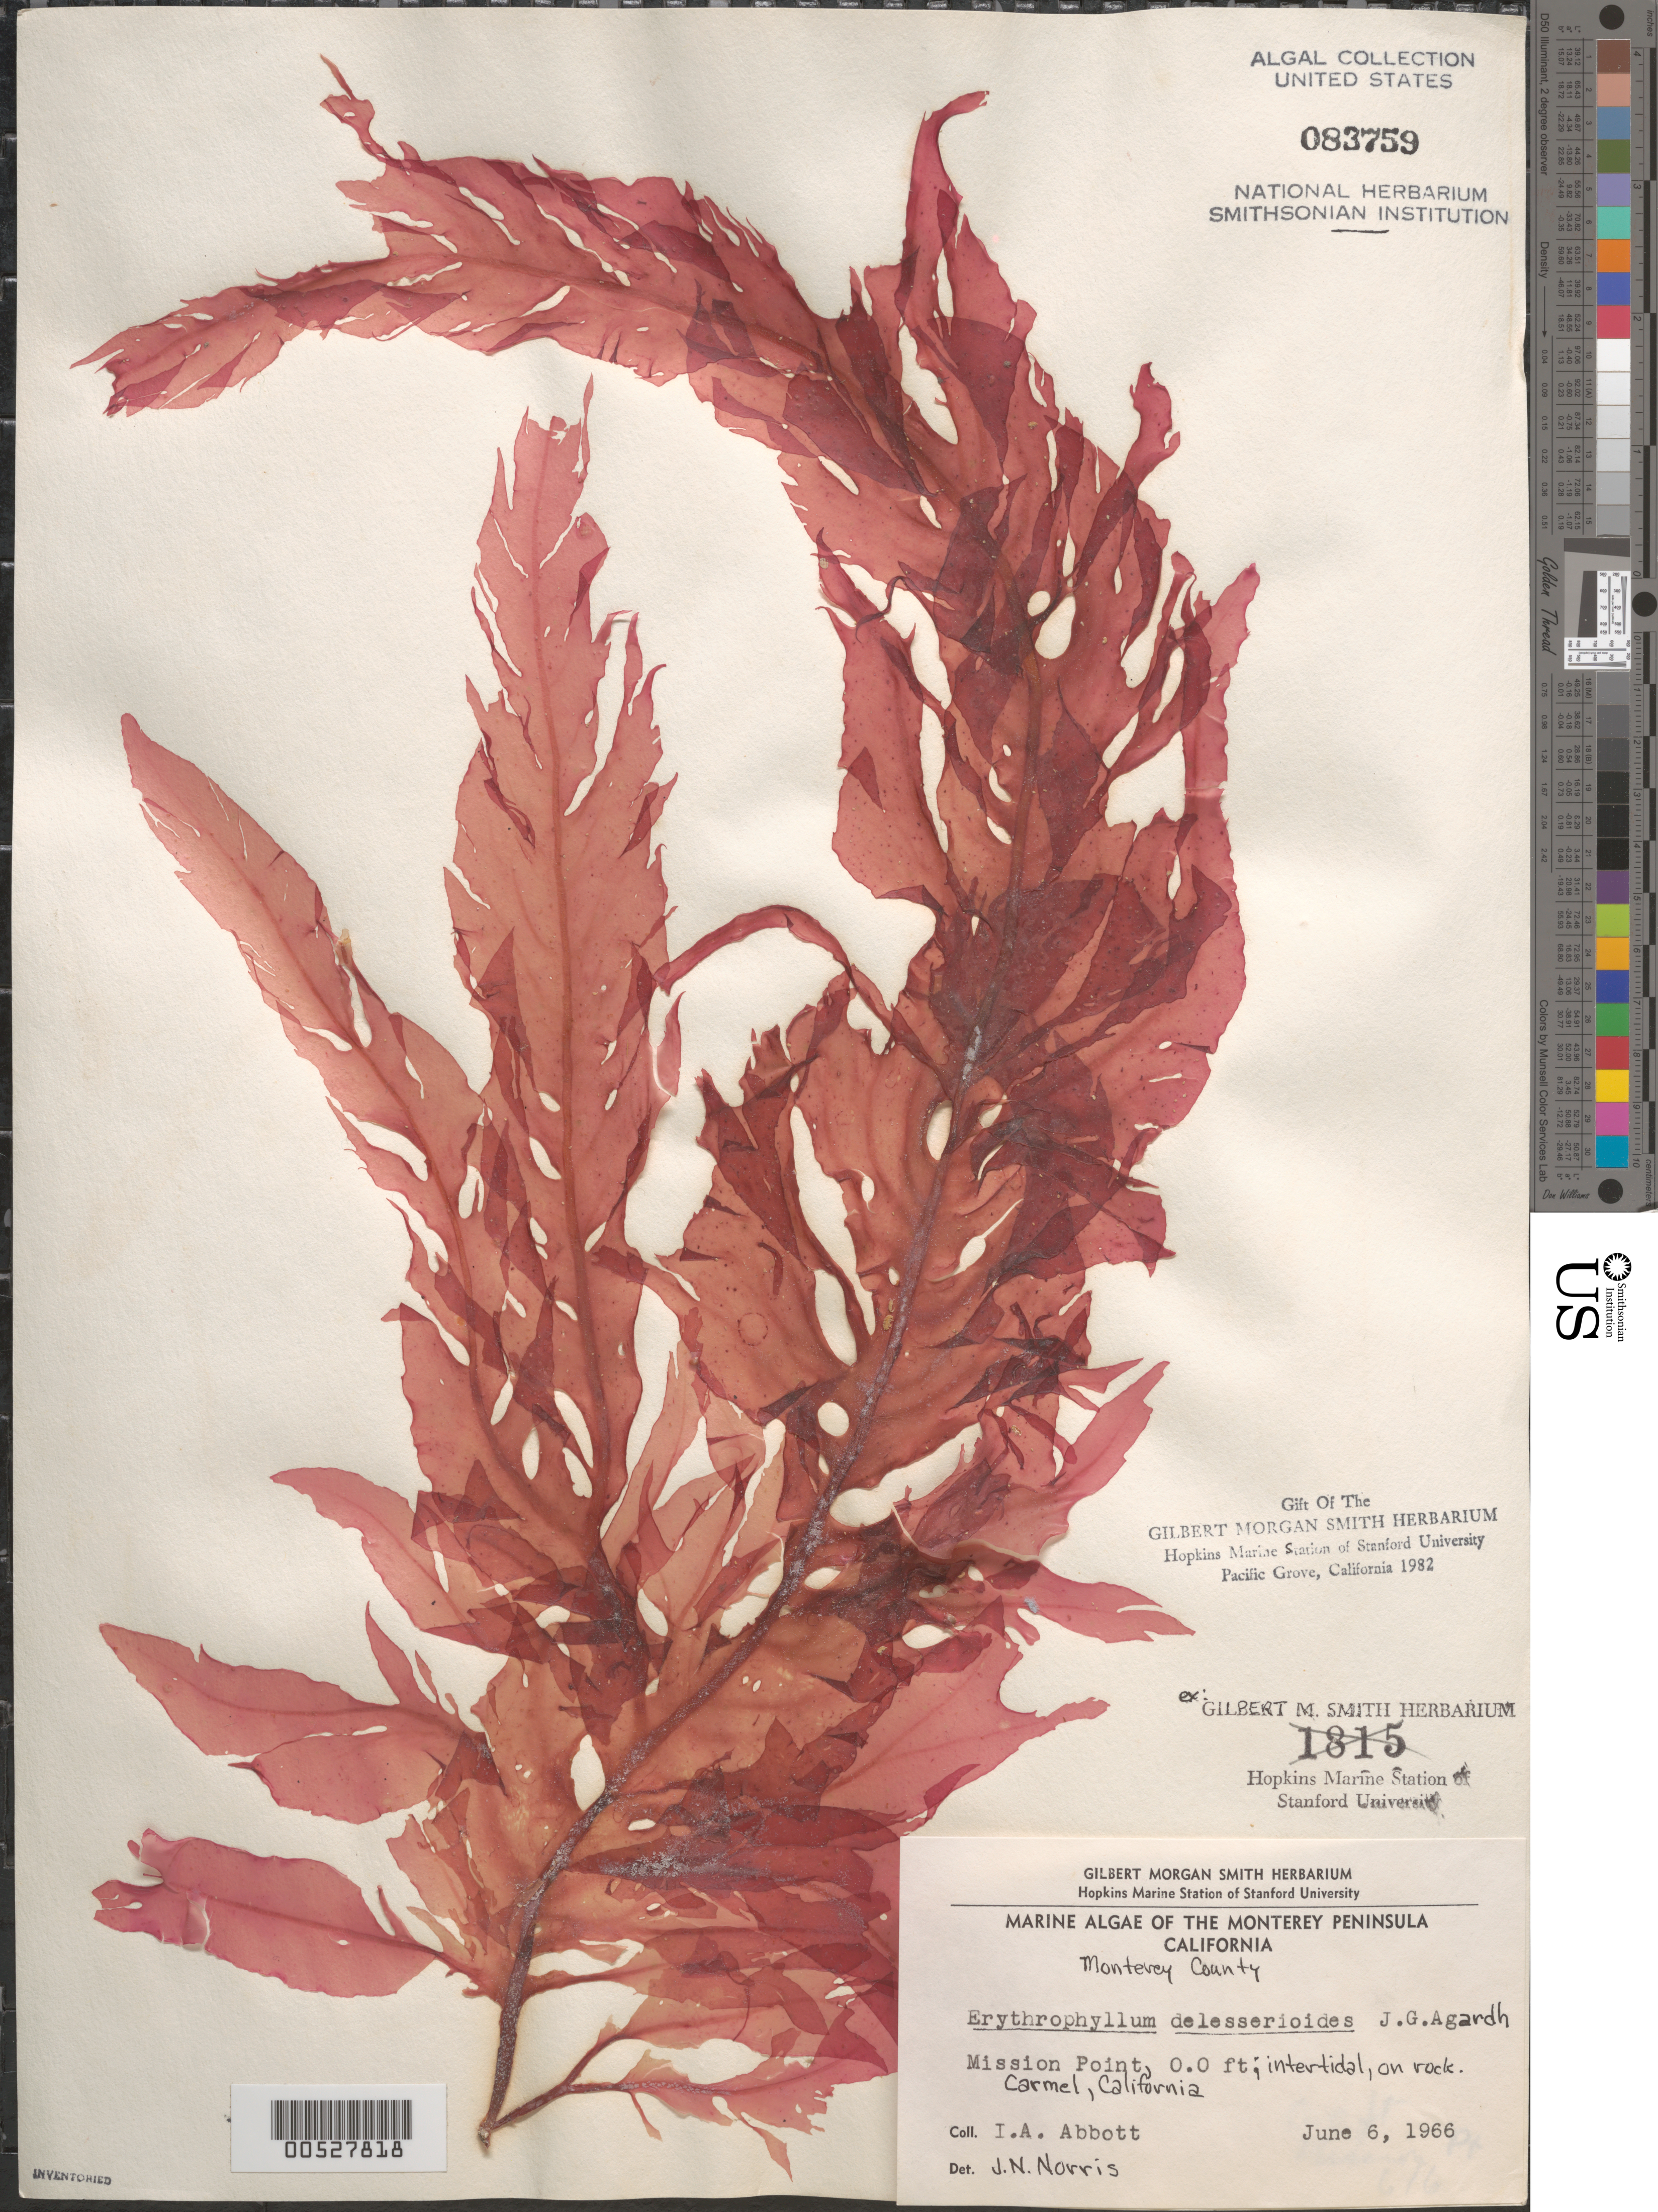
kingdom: Plantae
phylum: Rhodophyta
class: Florideophyceae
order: Gigartinales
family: Kallymeniaceae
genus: Erythrophyllum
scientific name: Erythrophyllum delesserioides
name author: J. Agardh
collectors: I. A. Abbott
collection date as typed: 06 Jun 1966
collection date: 1966-06-06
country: United States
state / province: California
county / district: Monterey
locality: Mission Point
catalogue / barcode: US 83759